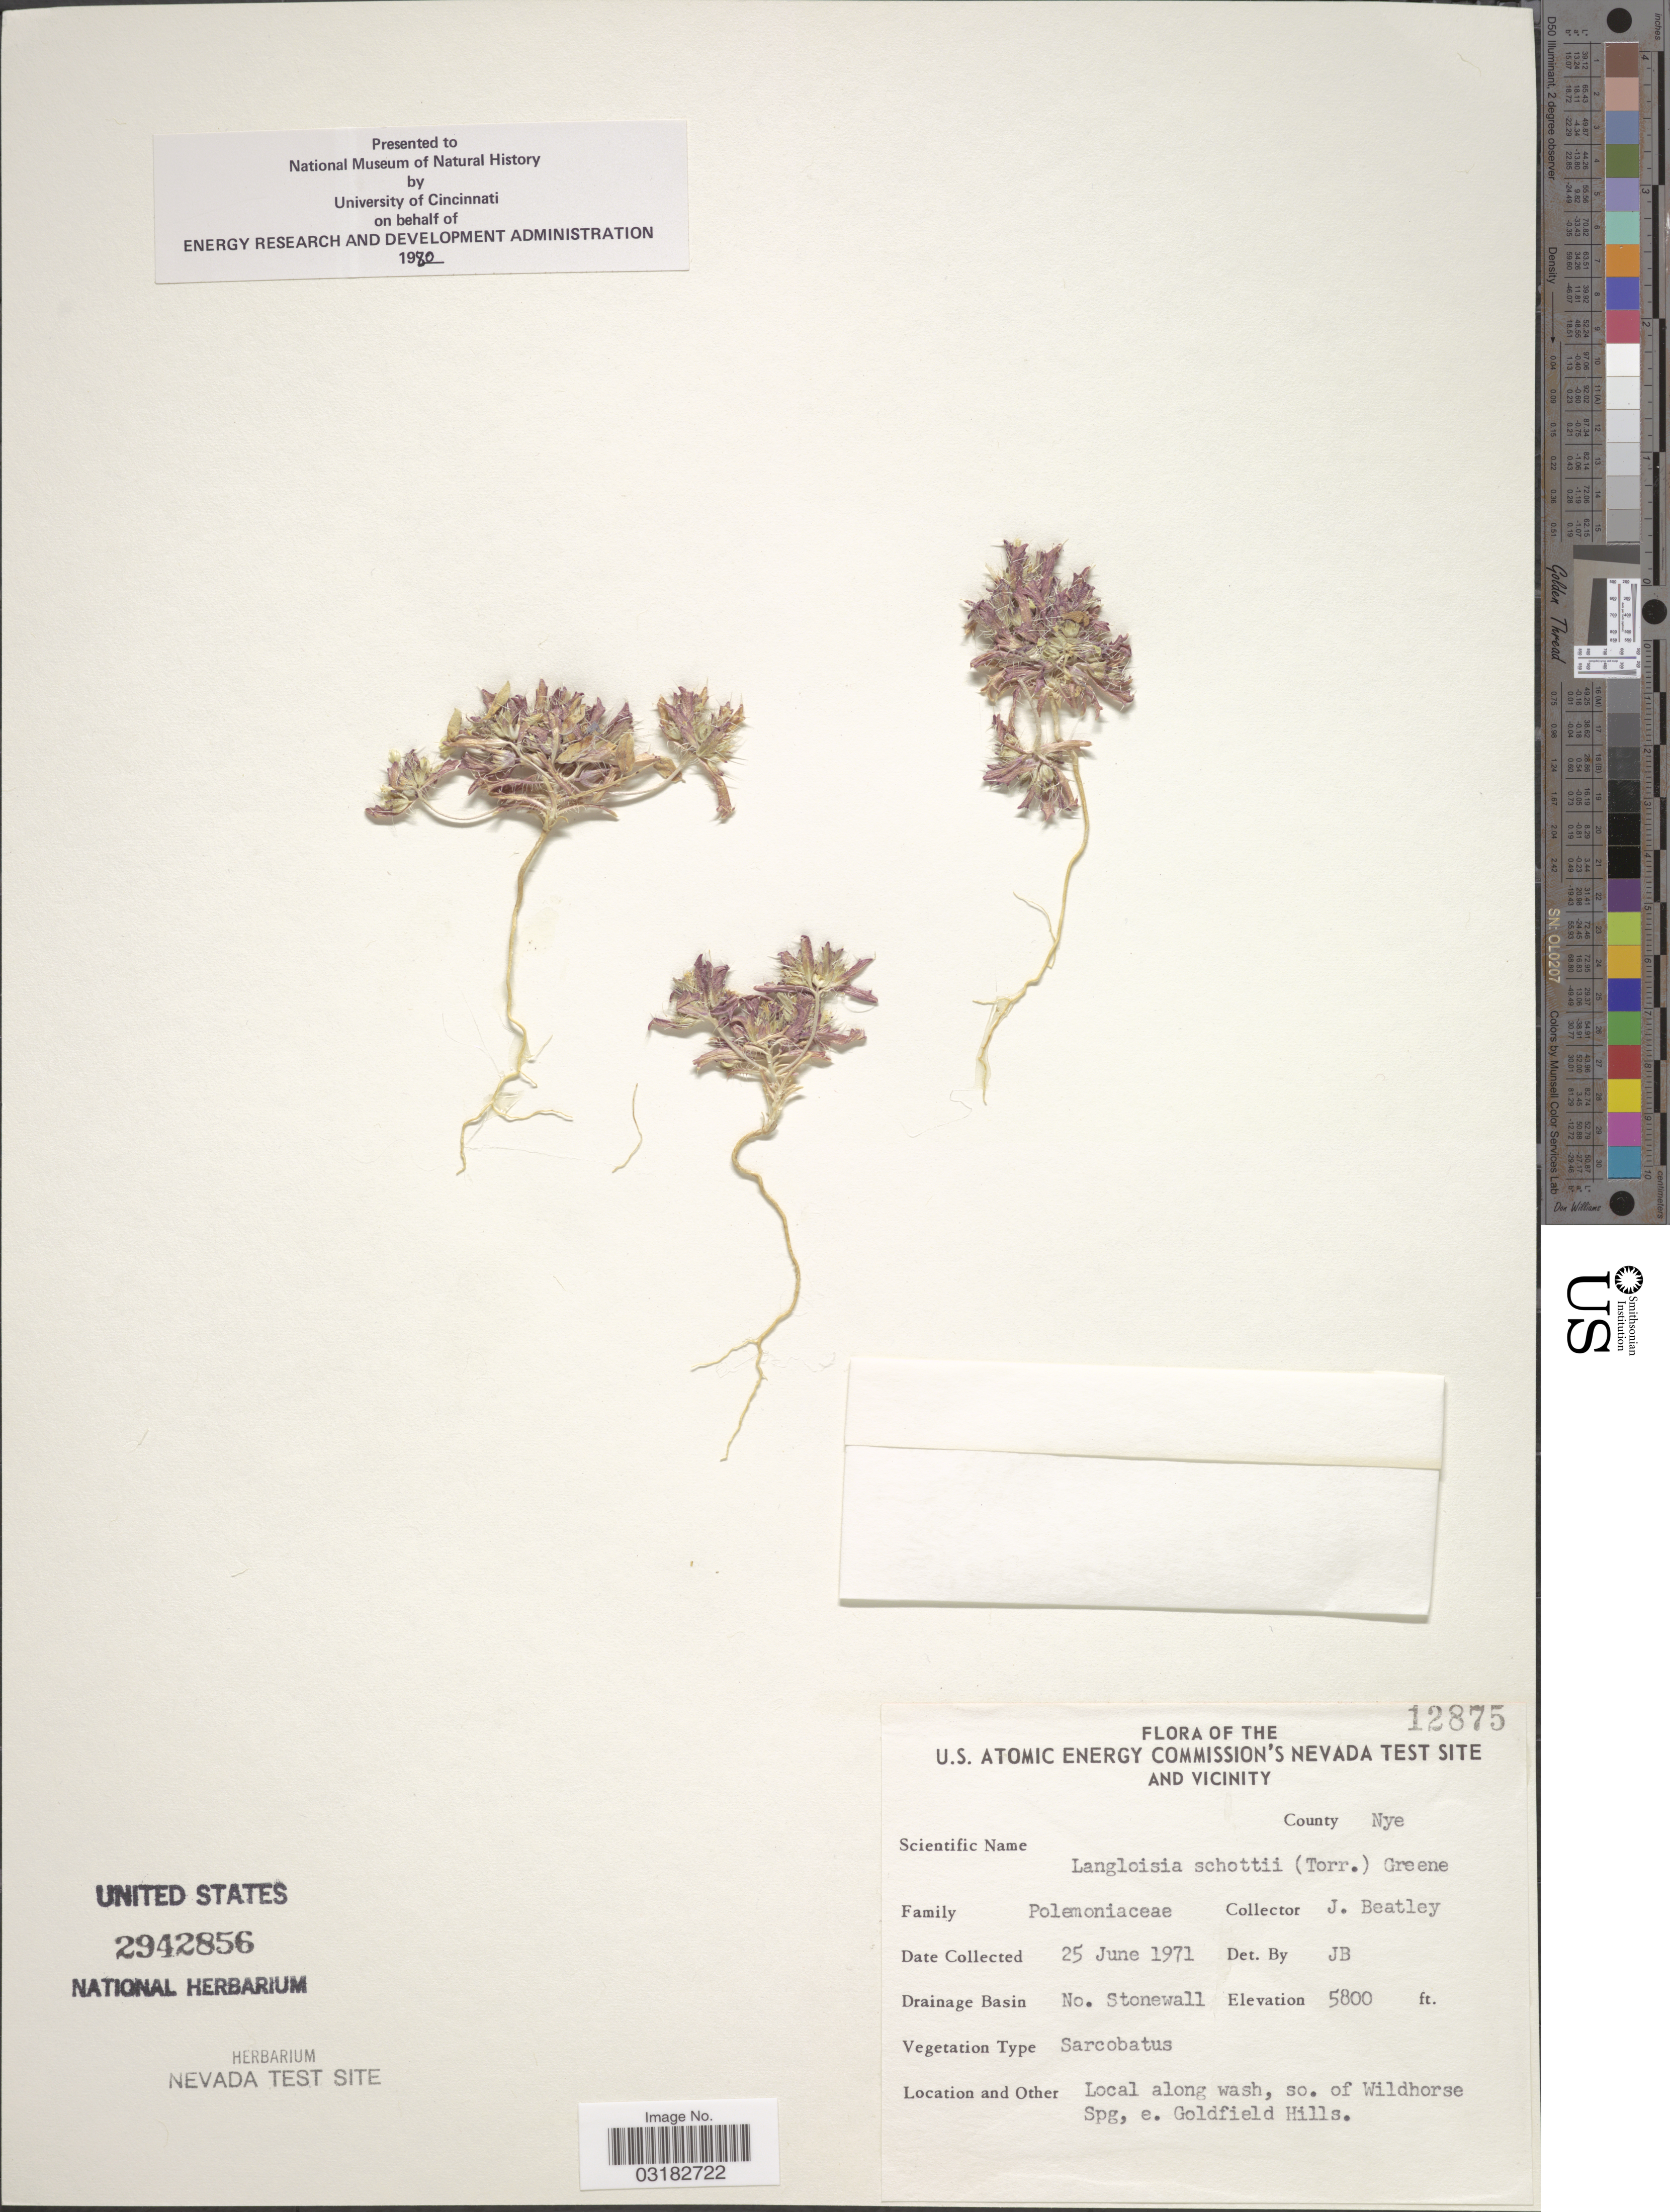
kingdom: Plantae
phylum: Tracheophyta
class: Magnoliopsida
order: Ericales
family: Polemoniaceae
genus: Loeseliastrum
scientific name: Loeseliastrum schottii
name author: (Torr.) Timbrook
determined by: Strong, Mark T., (BOT), Smithsonian Institution - National Museum of Natural History (UNITED STATES)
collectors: J. C. Beatley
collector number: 12875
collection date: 1971-06-25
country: United States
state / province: Nevada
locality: U.S. Atomic Energy Commission's Nevada Test Site and vicinity. County Nye. Drainage Basin No. Stonewall. Along wash, so. of Wildhorse Spg, e. Goldfield Hills.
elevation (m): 1768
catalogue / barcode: US 2942856